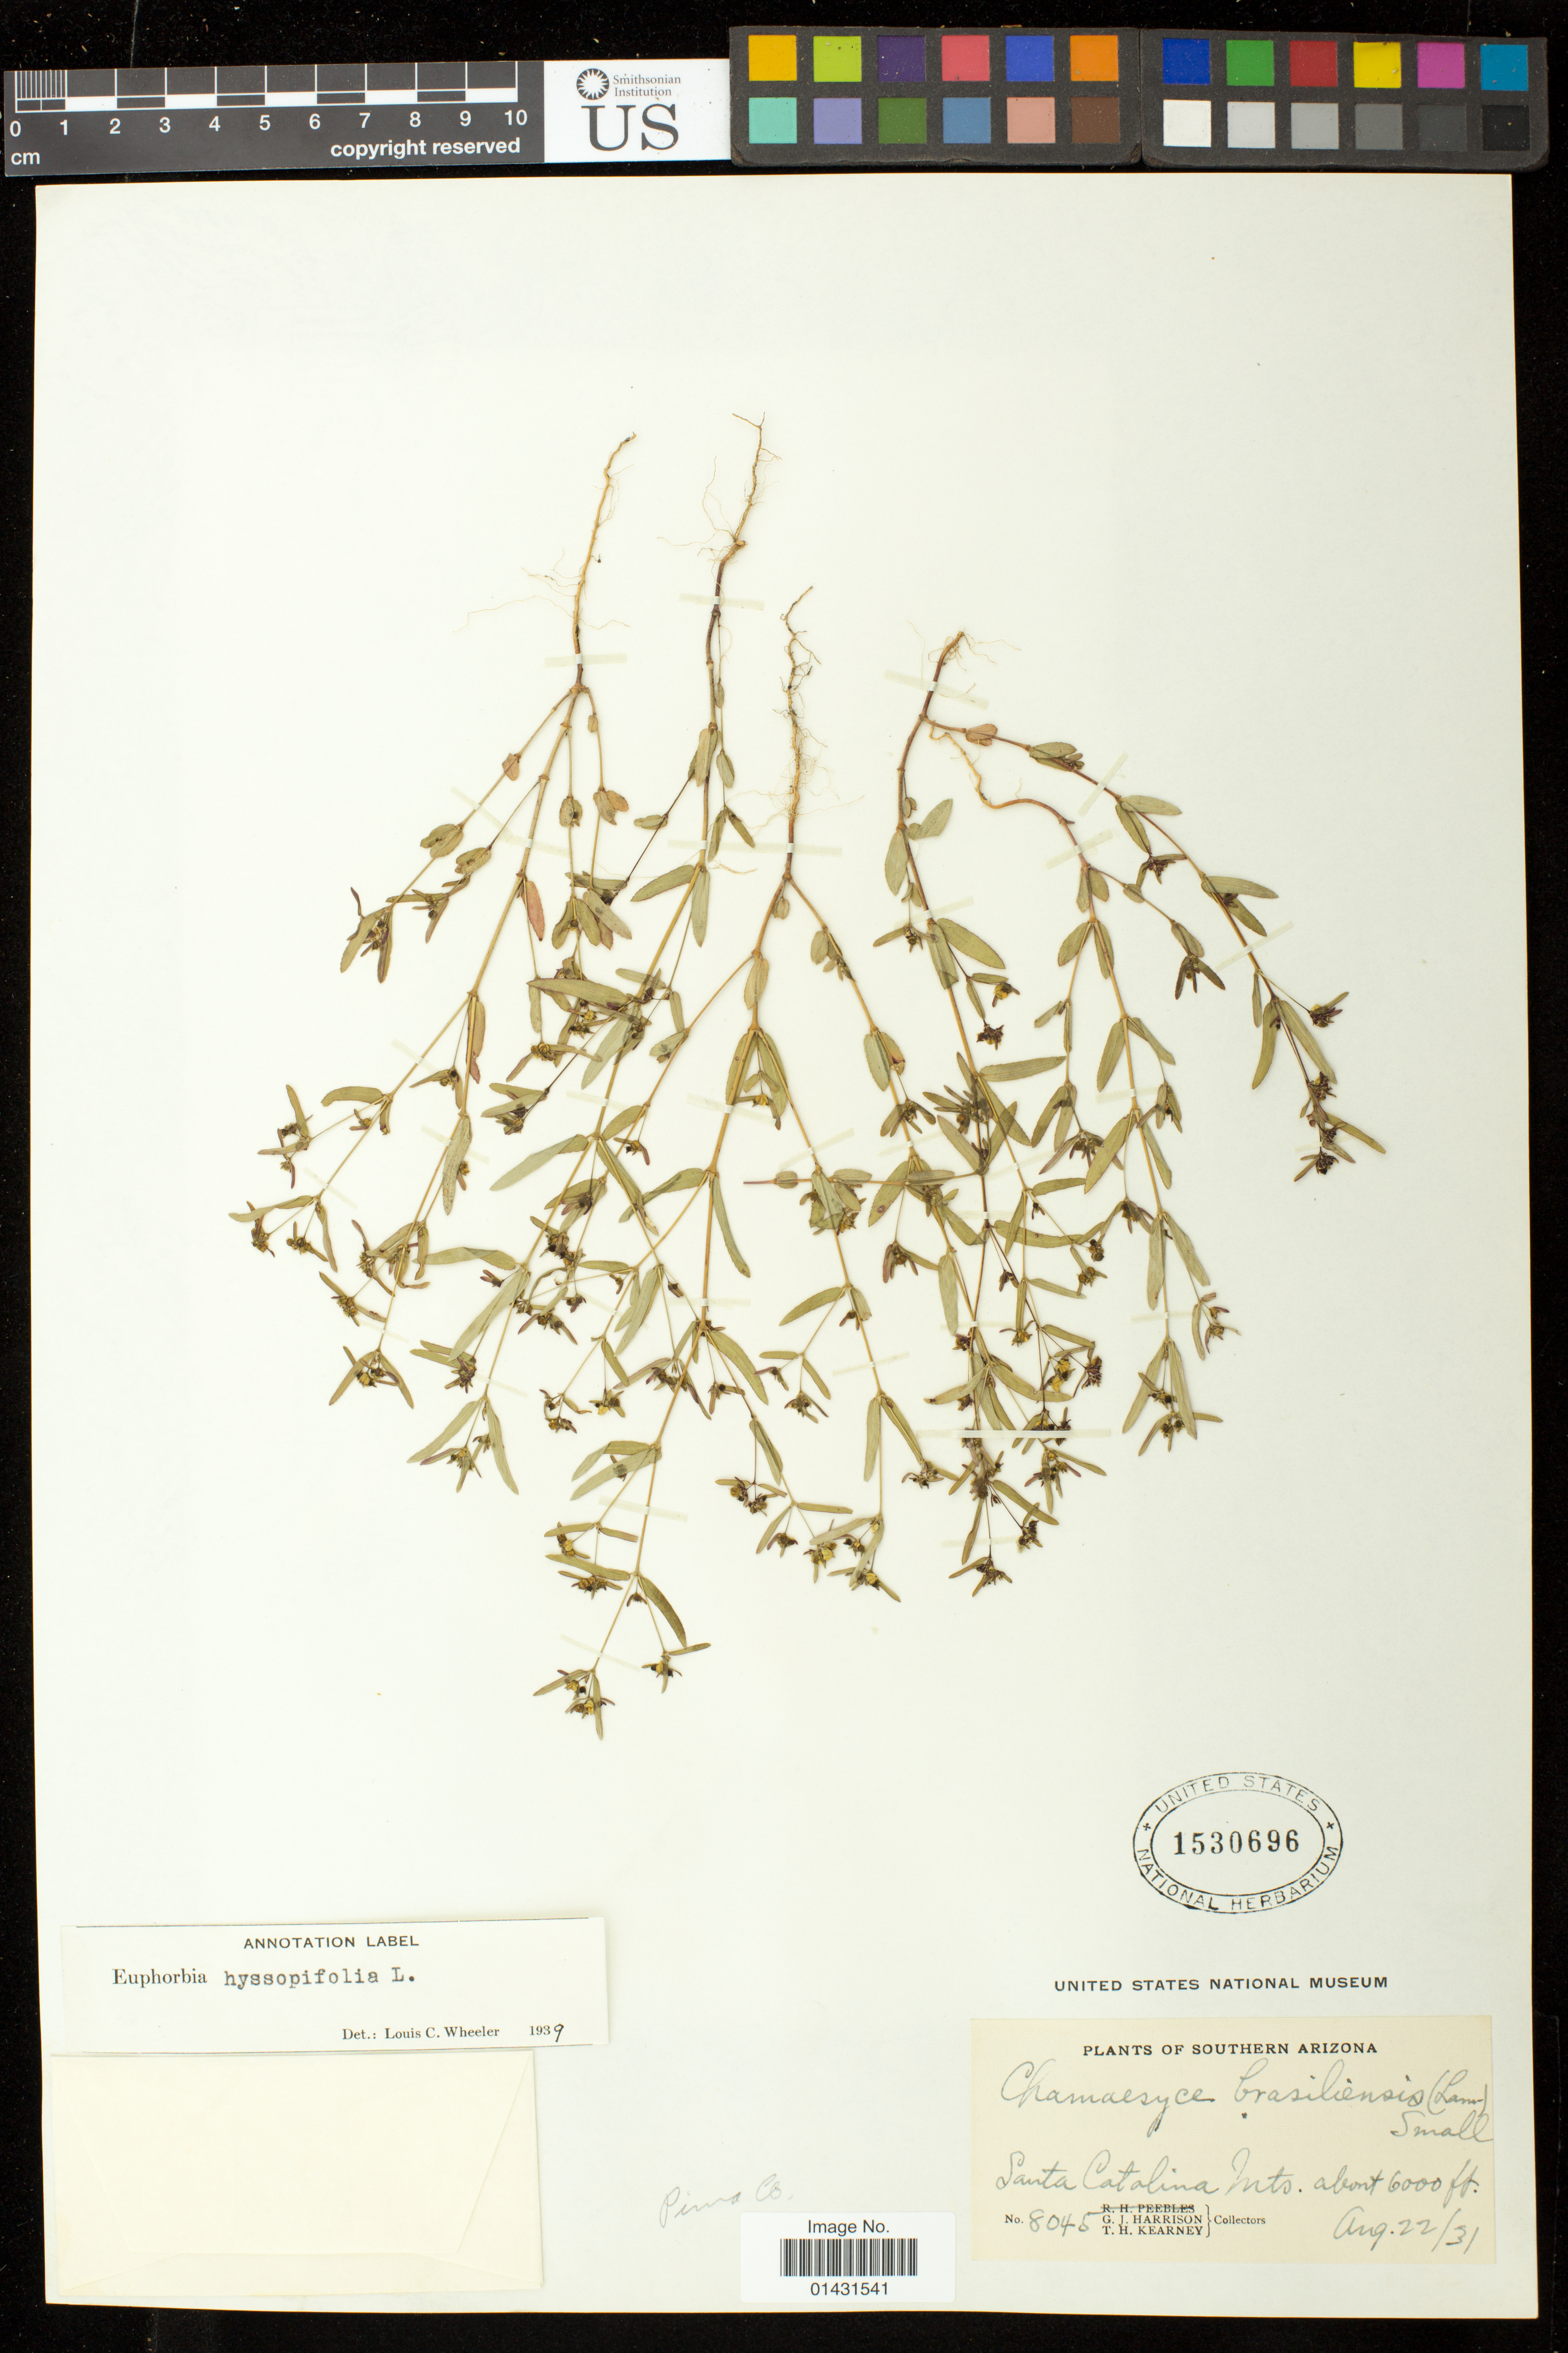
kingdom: Plantae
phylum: Tracheophyta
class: Magnoliopsida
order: Malpighiales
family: Euphorbiaceae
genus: Euphorbia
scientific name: Euphorbia hyssopifolia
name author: L.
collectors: G. J. Harrison & T. H. Kearney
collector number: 8045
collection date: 1931-08-22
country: United States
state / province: Arizona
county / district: Pima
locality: Santa Catalina Mts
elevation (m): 1829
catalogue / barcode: US 1530696